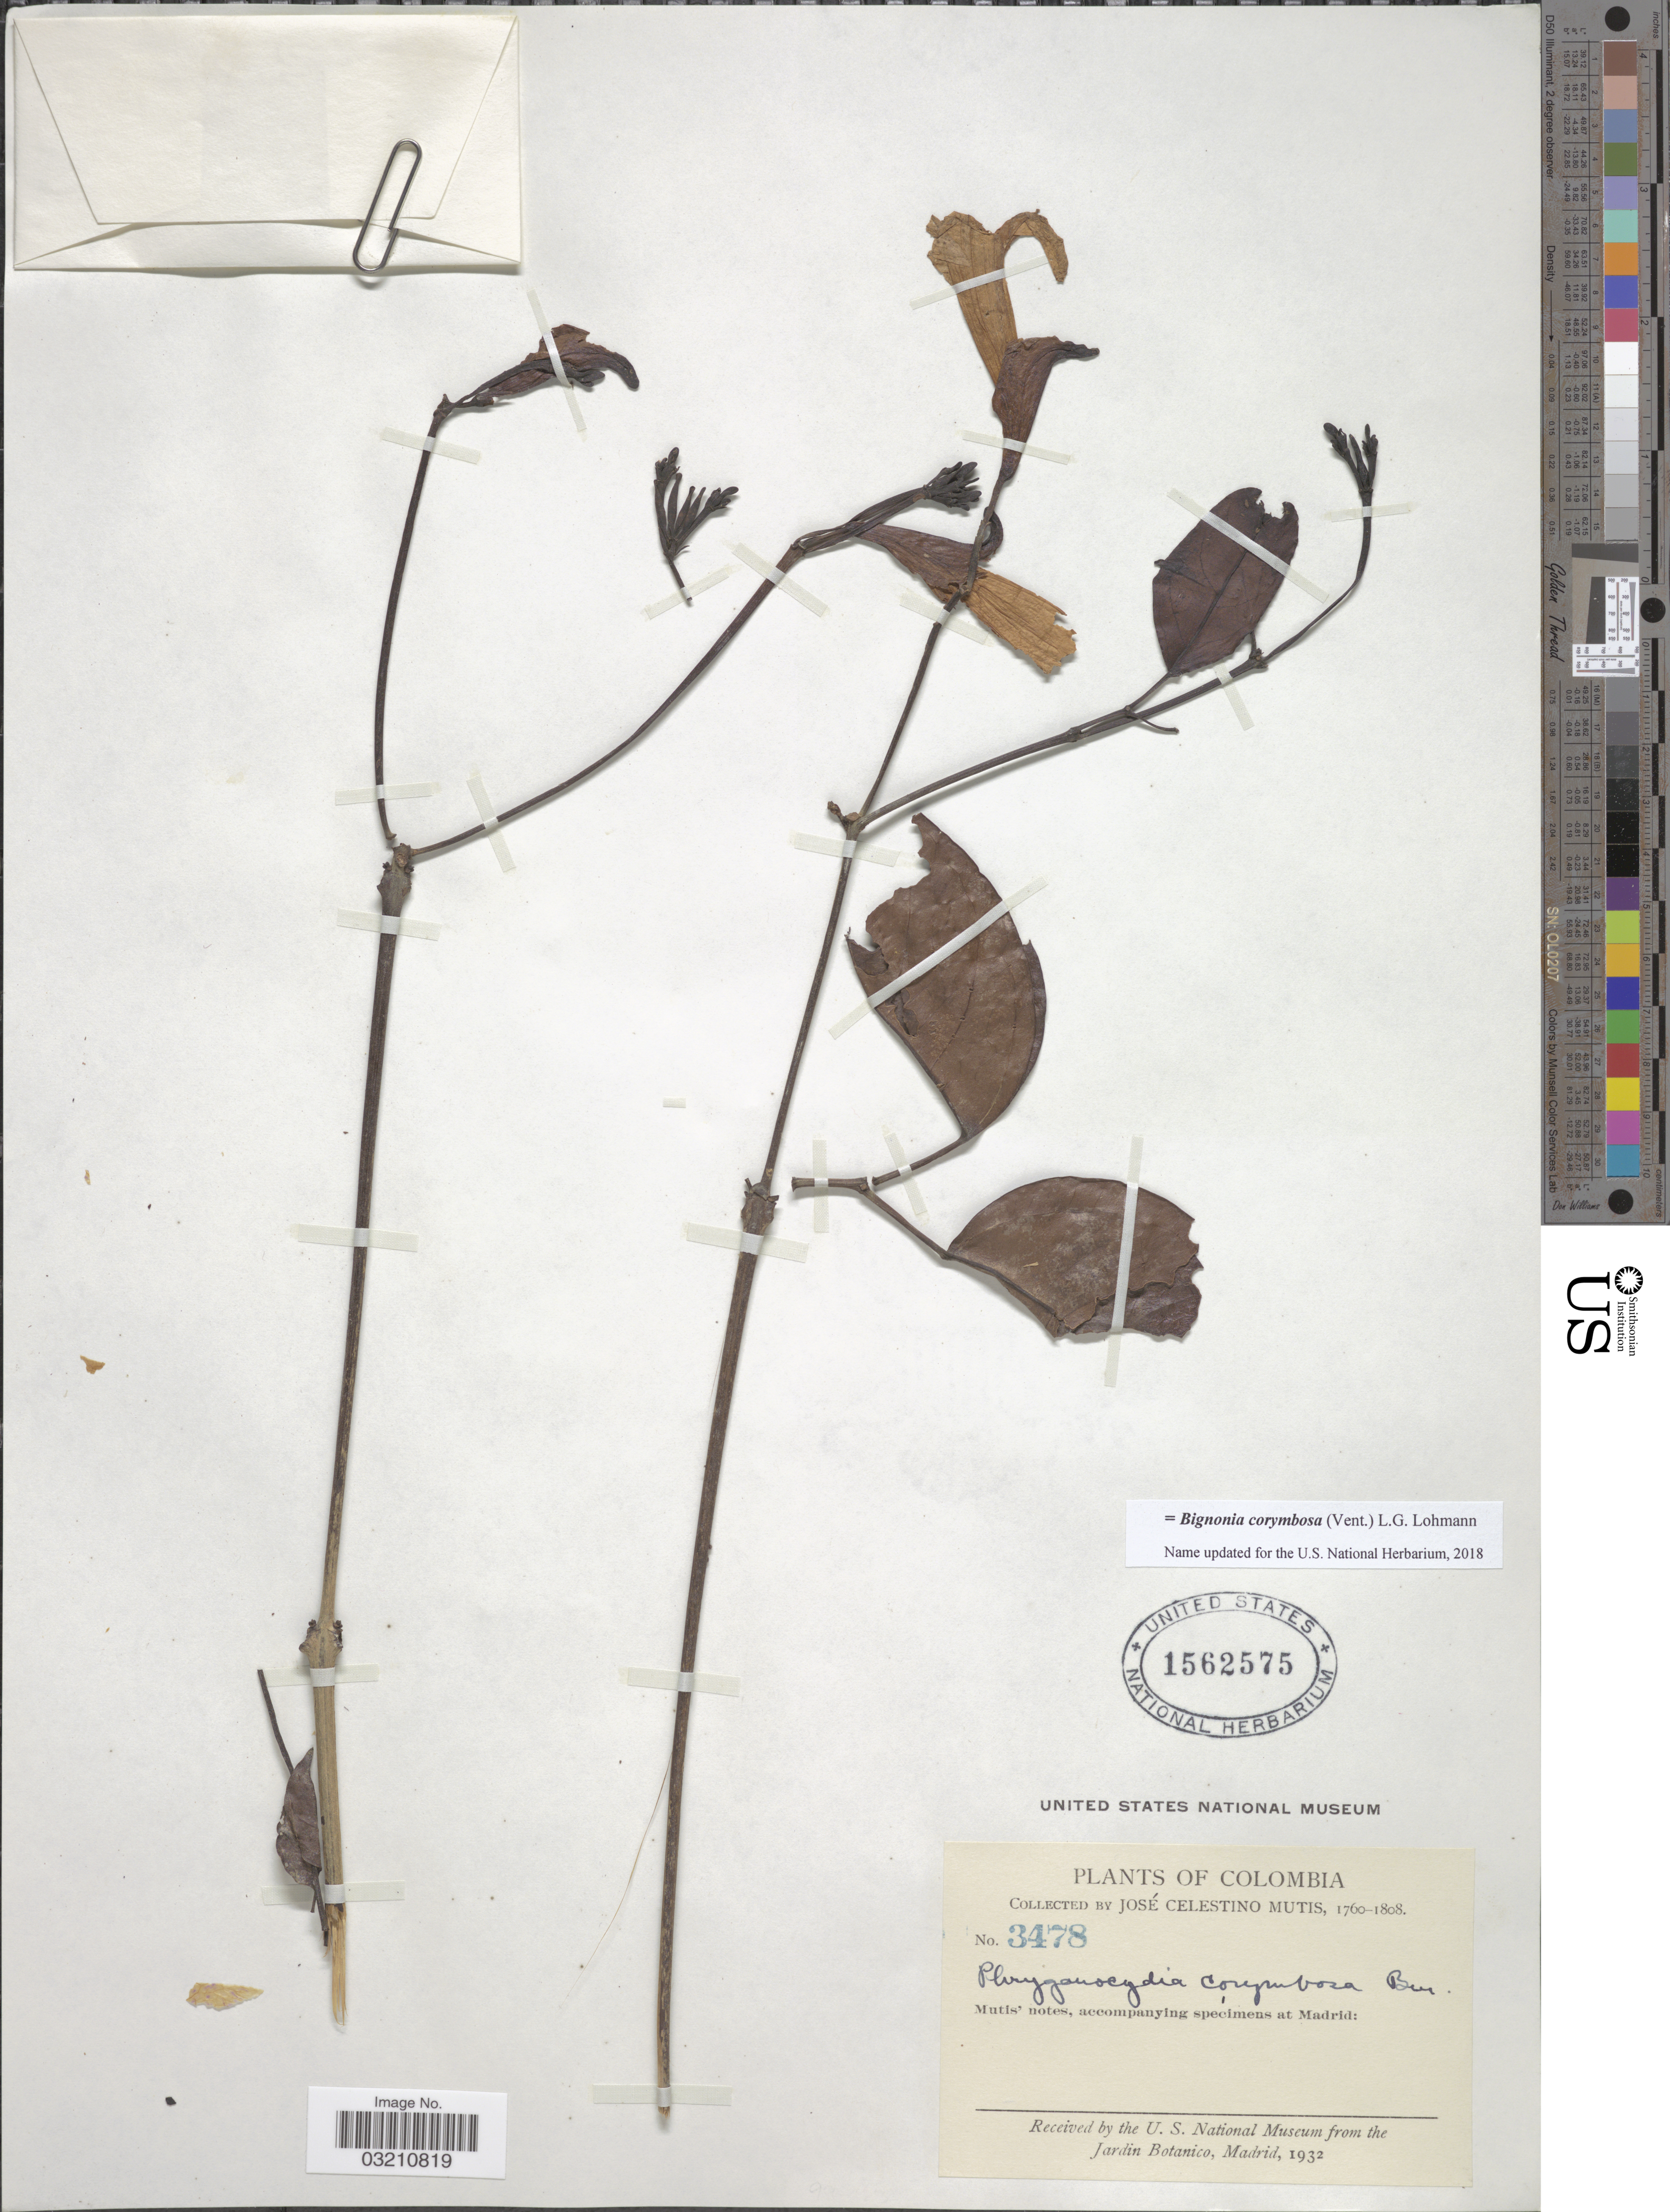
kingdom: Plantae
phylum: Tracheophyta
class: Magnoliopsida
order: Lamiales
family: Bignoniaceae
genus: Bignonia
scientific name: Bignonia corymbosa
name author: (Vent.) L.G. Lohmann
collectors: J. C. B. Mutis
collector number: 3478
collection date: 1760/1808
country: Colombia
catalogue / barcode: US 1562575